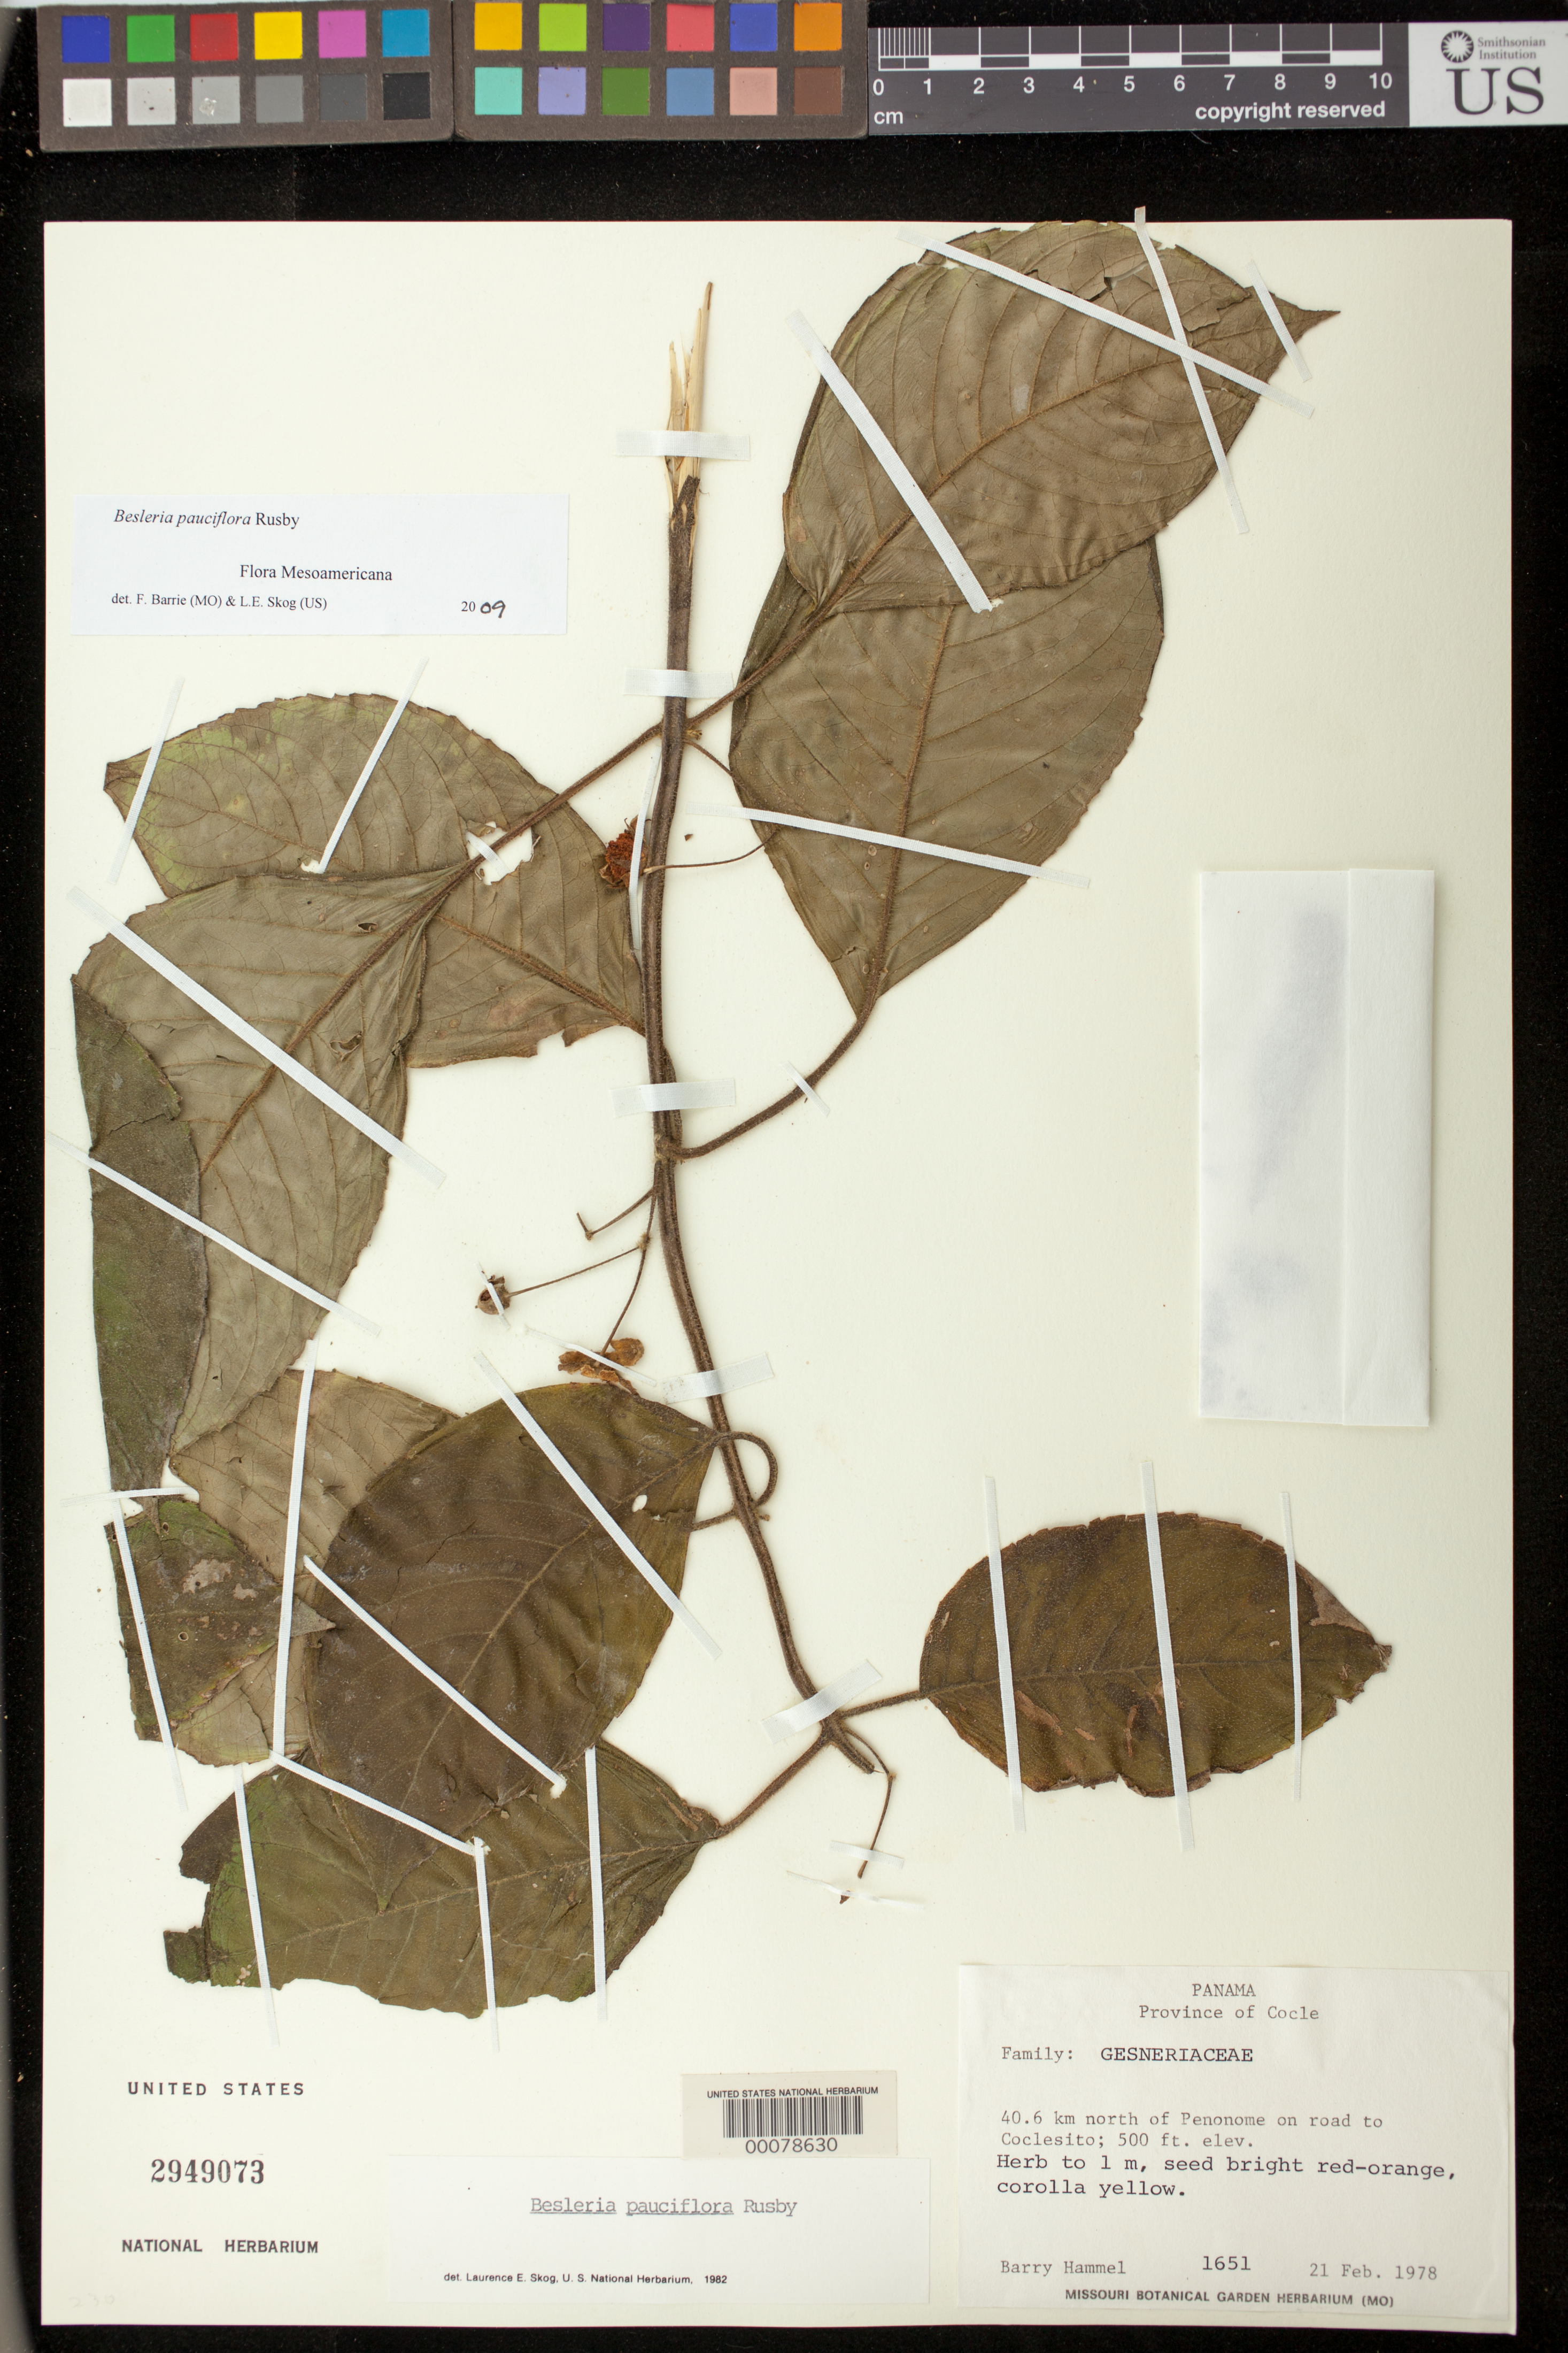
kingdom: Plantae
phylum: Tracheophyta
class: Magnoliopsida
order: Lamiales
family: Gesneriaceae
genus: Besleria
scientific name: Besleria pauciflora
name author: Rusby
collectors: B. Hammel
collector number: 1651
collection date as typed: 21 Feb 1978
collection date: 1978-02-21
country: Panama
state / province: Coclé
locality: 40.6 km N of Penonome on road to Coclesito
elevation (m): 152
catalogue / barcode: US 2949073